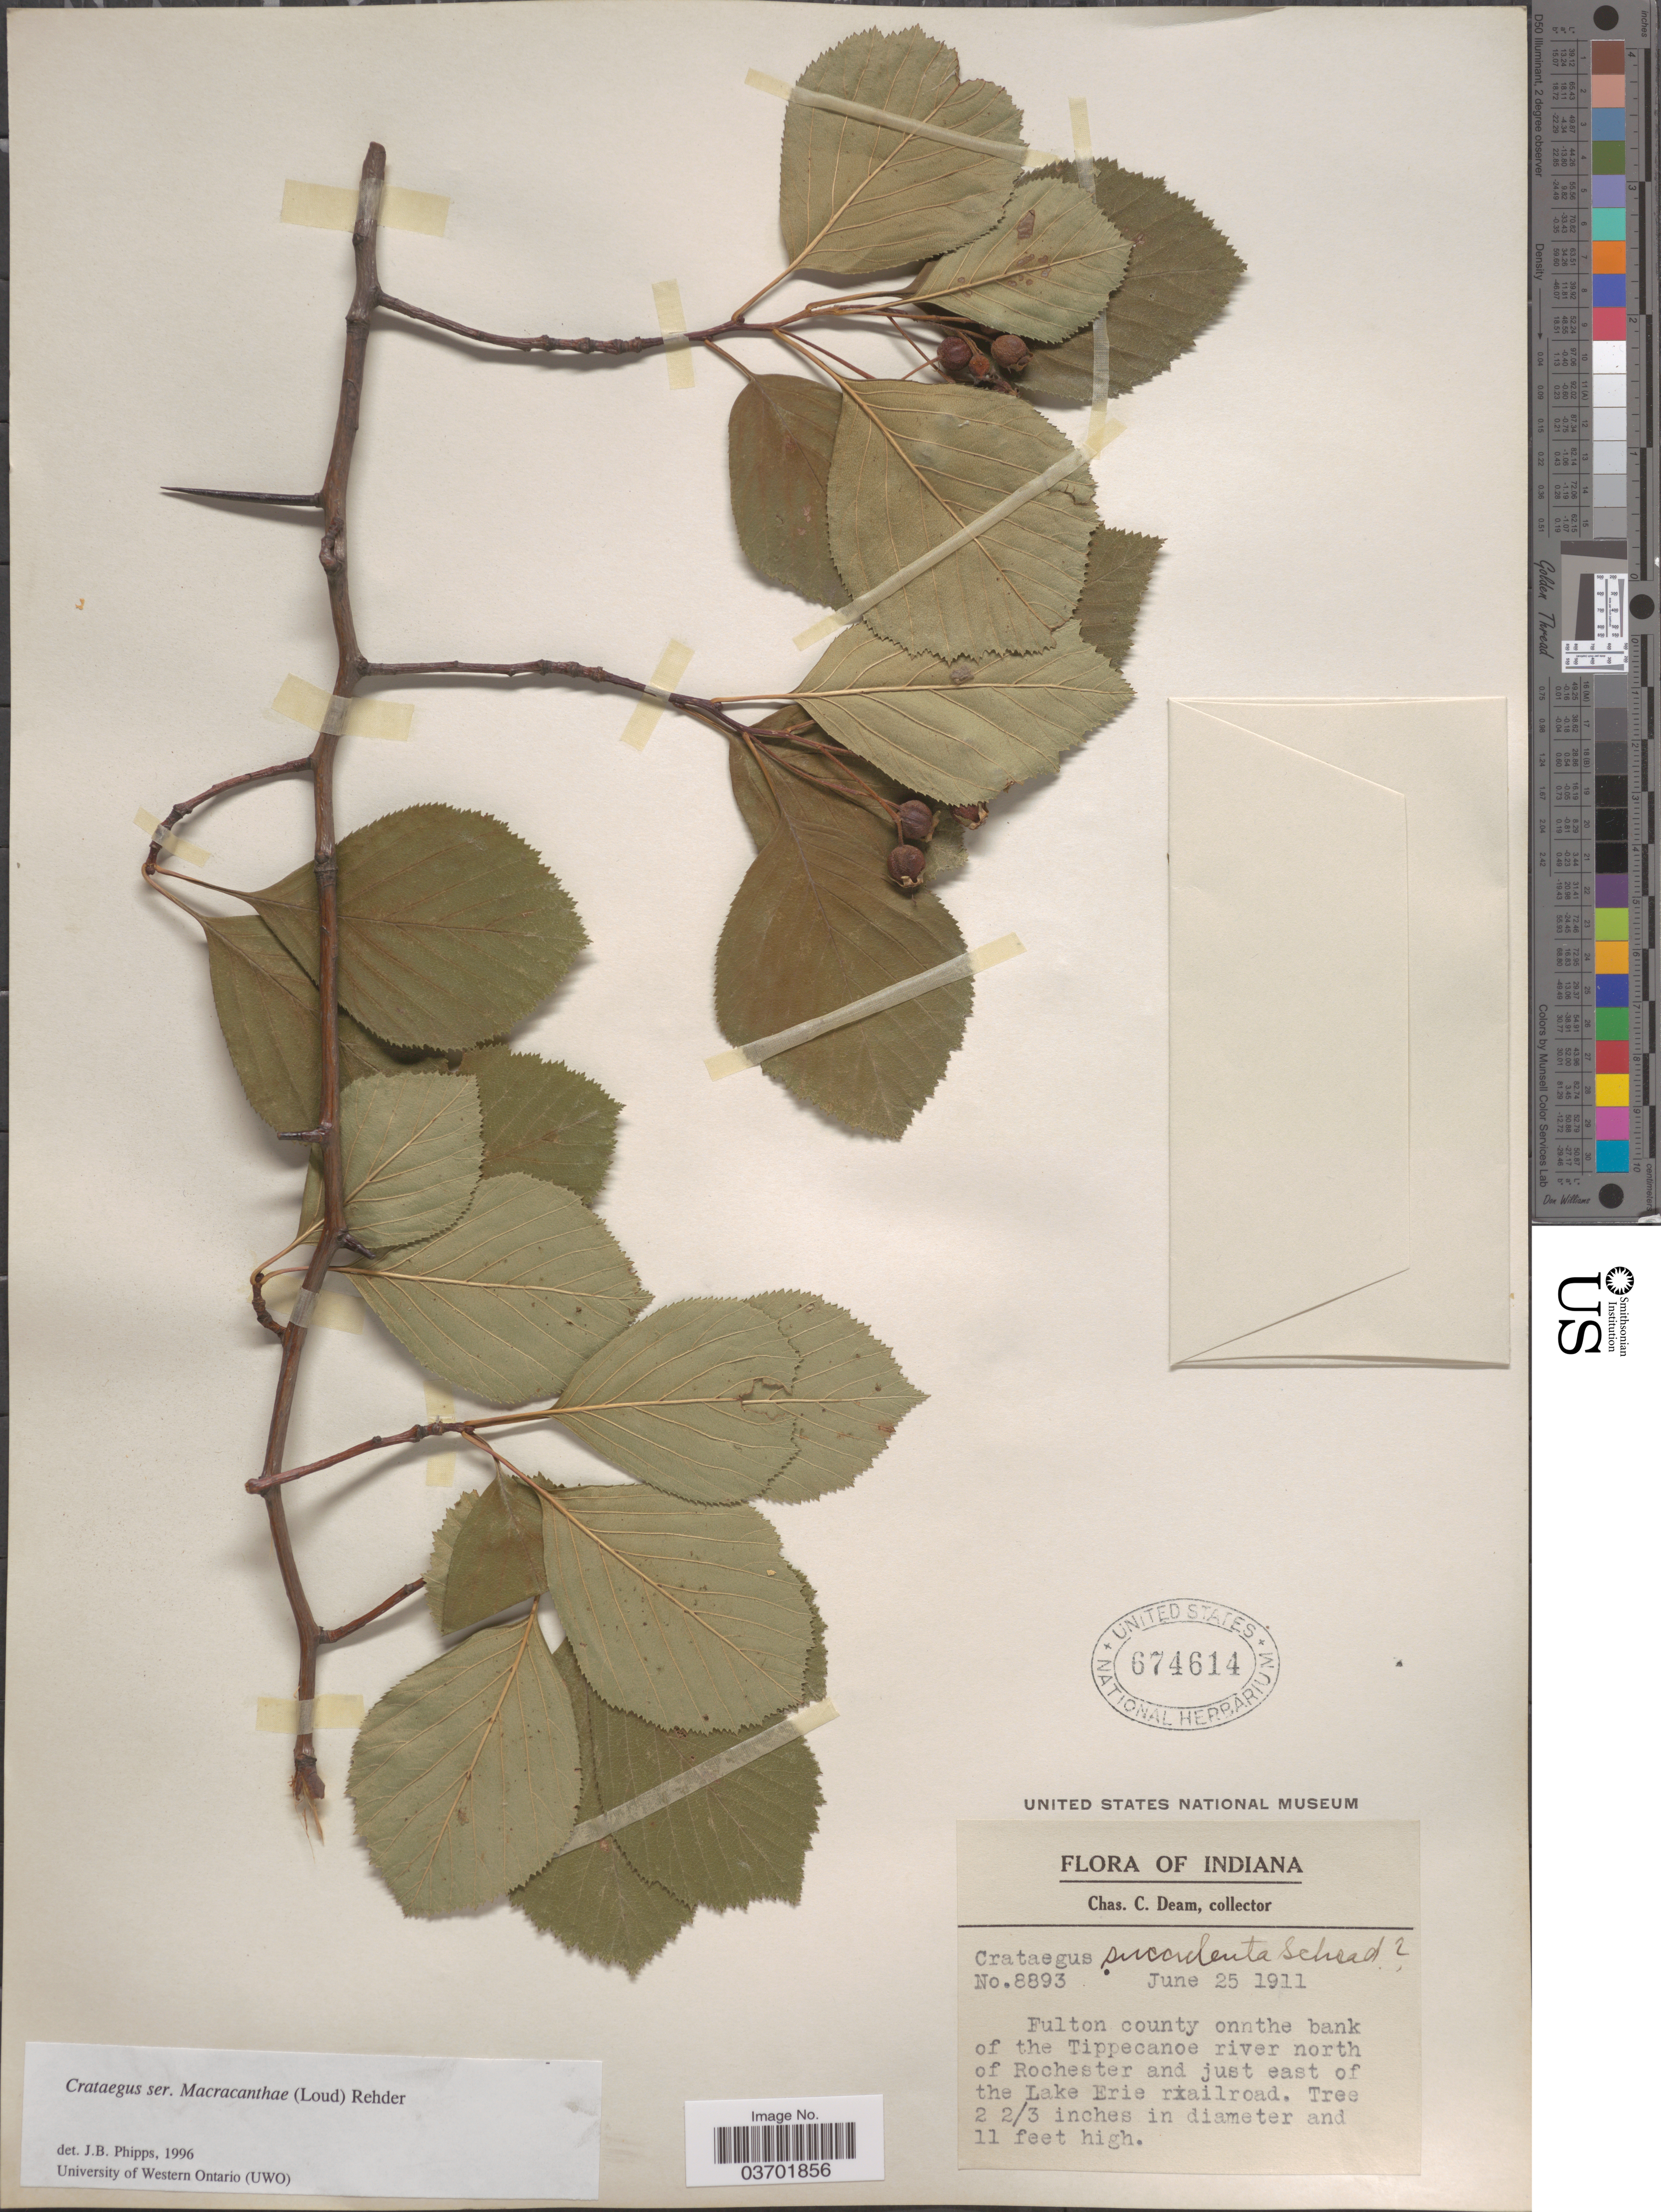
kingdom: Plantae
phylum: Tracheophyta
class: Magnoliopsida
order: Rosales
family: Rosaceae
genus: Crataegus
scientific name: Crataegus succulenta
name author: Schrad. ex Link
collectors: C. C. Deam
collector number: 8893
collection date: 1911-06-25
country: United States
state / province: Indiana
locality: Fulton county on the bank of the Tippecanoe river north of Rochester and just east of the Lake Erie railroad.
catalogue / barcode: US 674614